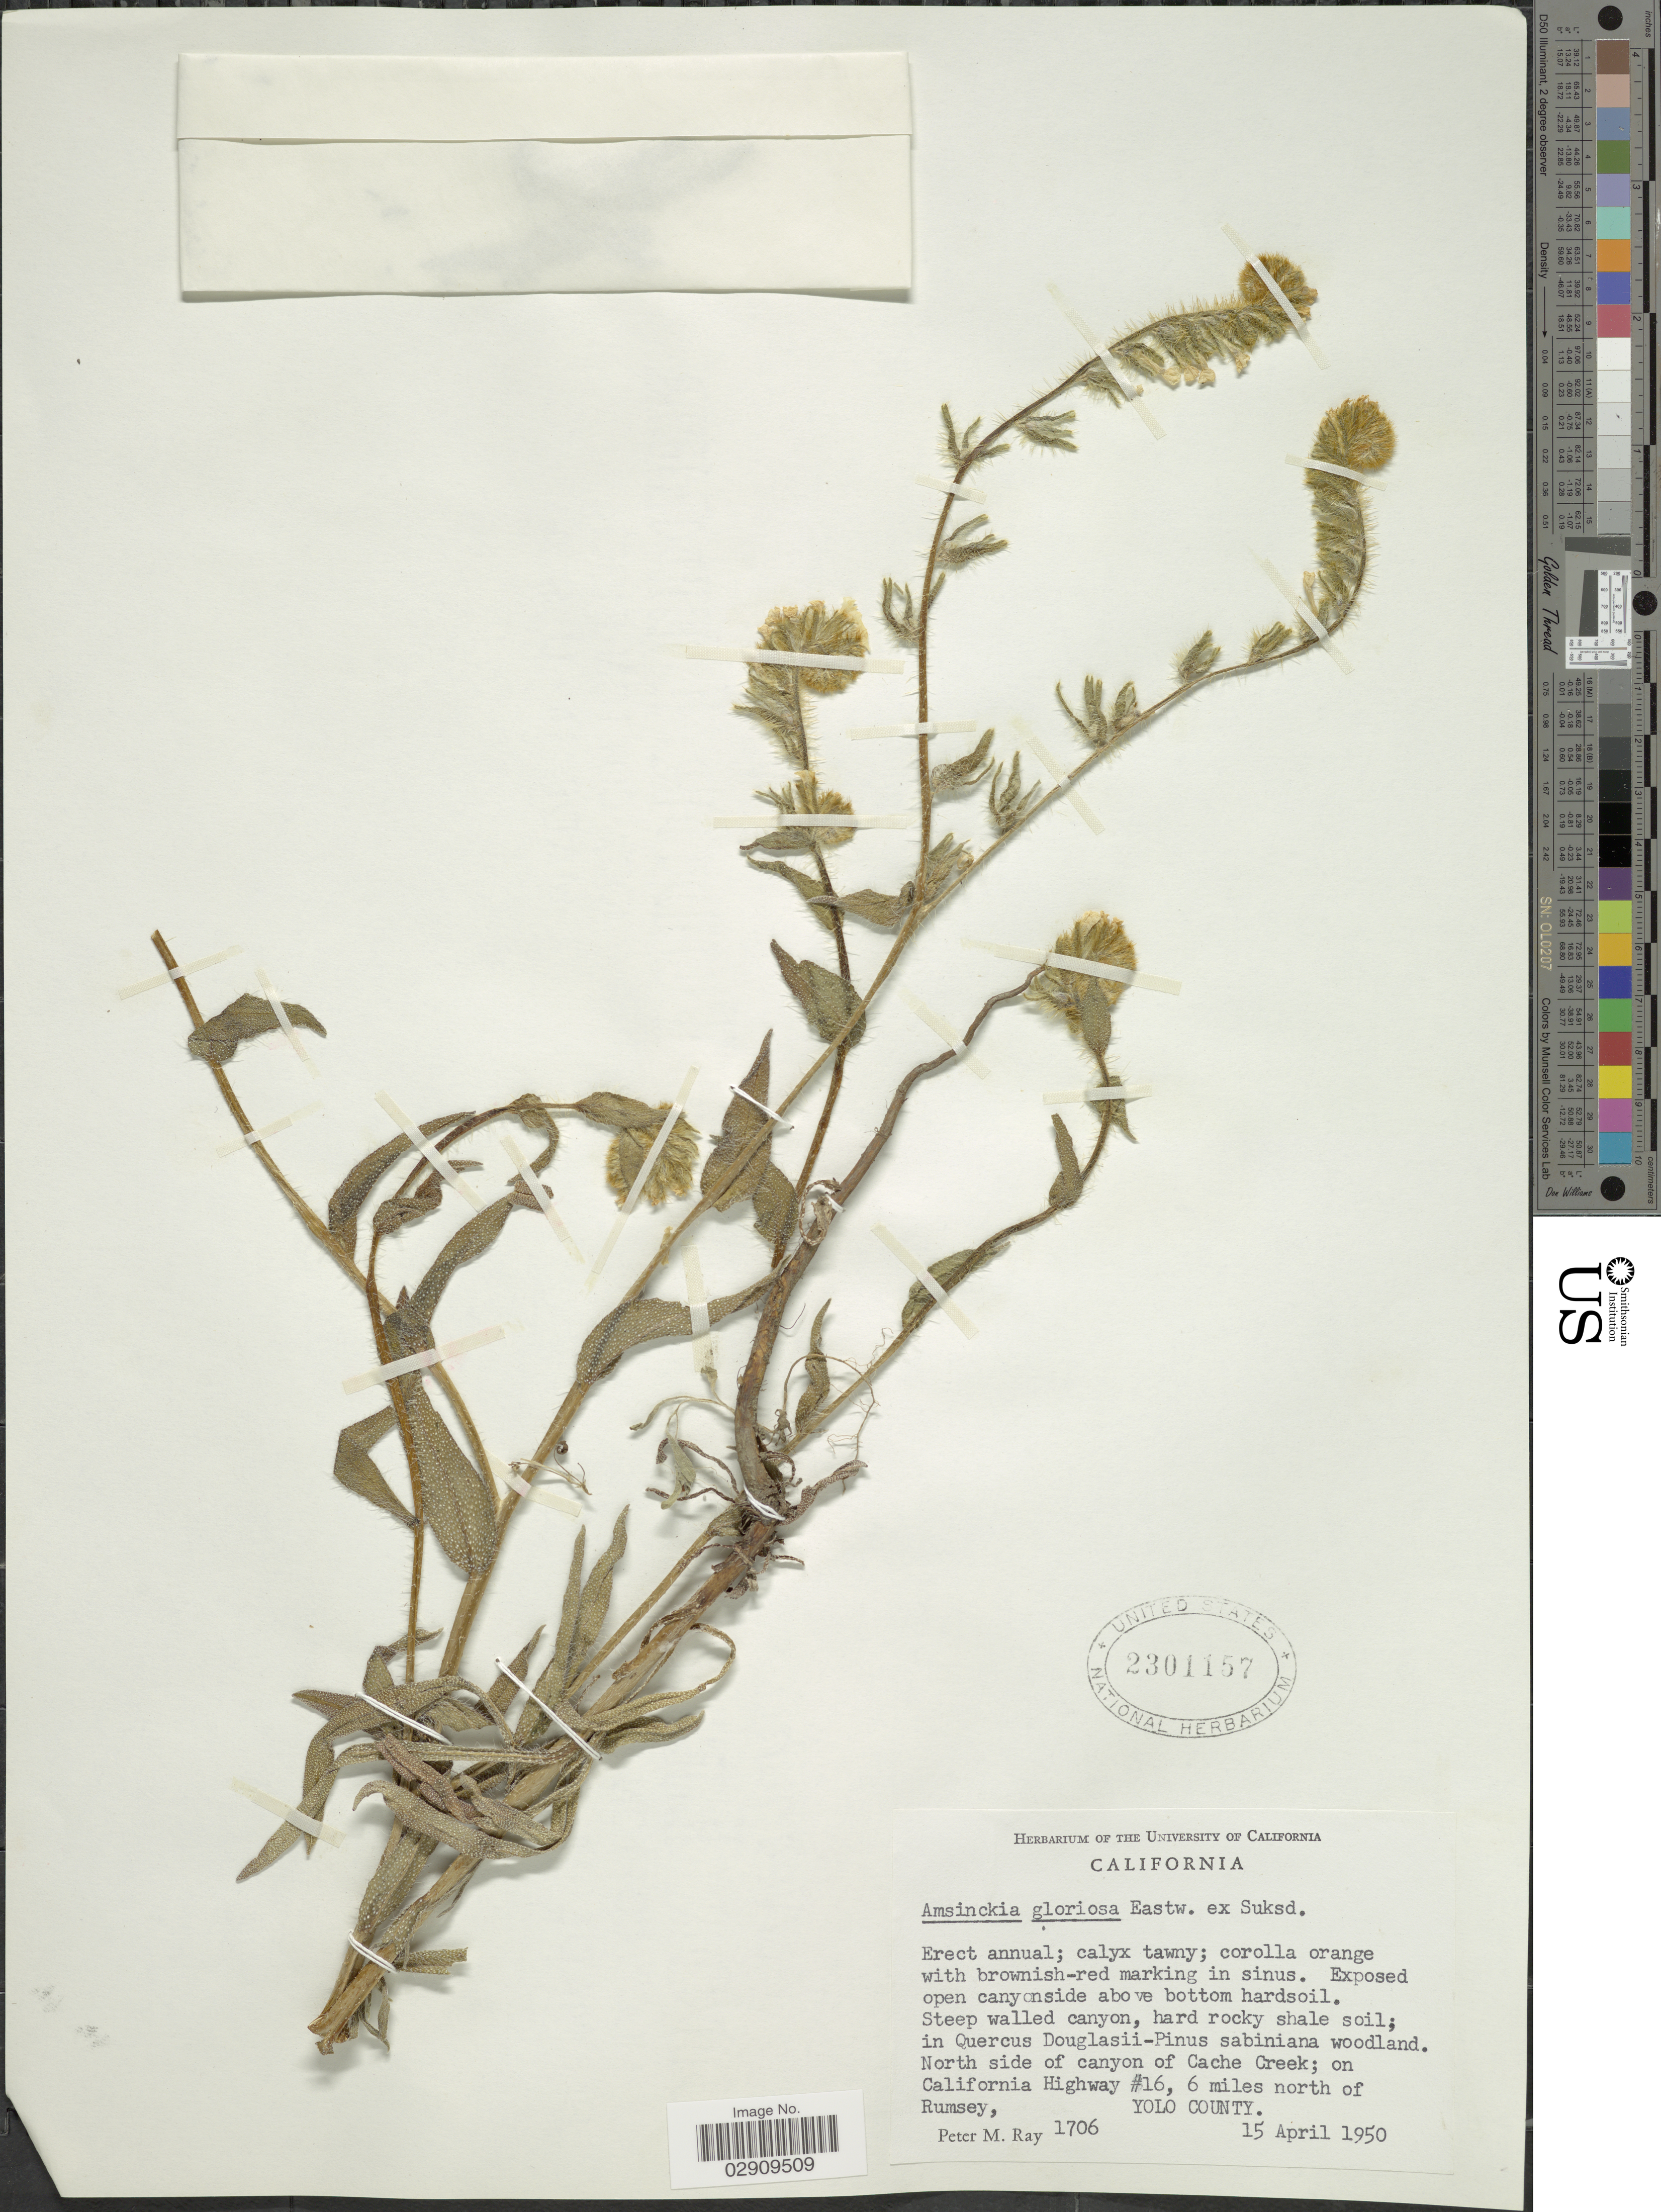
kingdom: Plantae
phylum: Tracheophyta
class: Magnoliopsida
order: Boraginales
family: Boraginaceae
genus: Amsinckia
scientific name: Amsinckia tessellata var. gloriosa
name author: (Eastw. ex Suksd.) Hoover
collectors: P. Ray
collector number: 1706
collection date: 1950-04-15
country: United States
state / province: California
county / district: Yolo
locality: North side of canyon of Cache Creek; on California Highway #16, 6 miles north of Rumsey, Yolo County.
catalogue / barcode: US 2301157